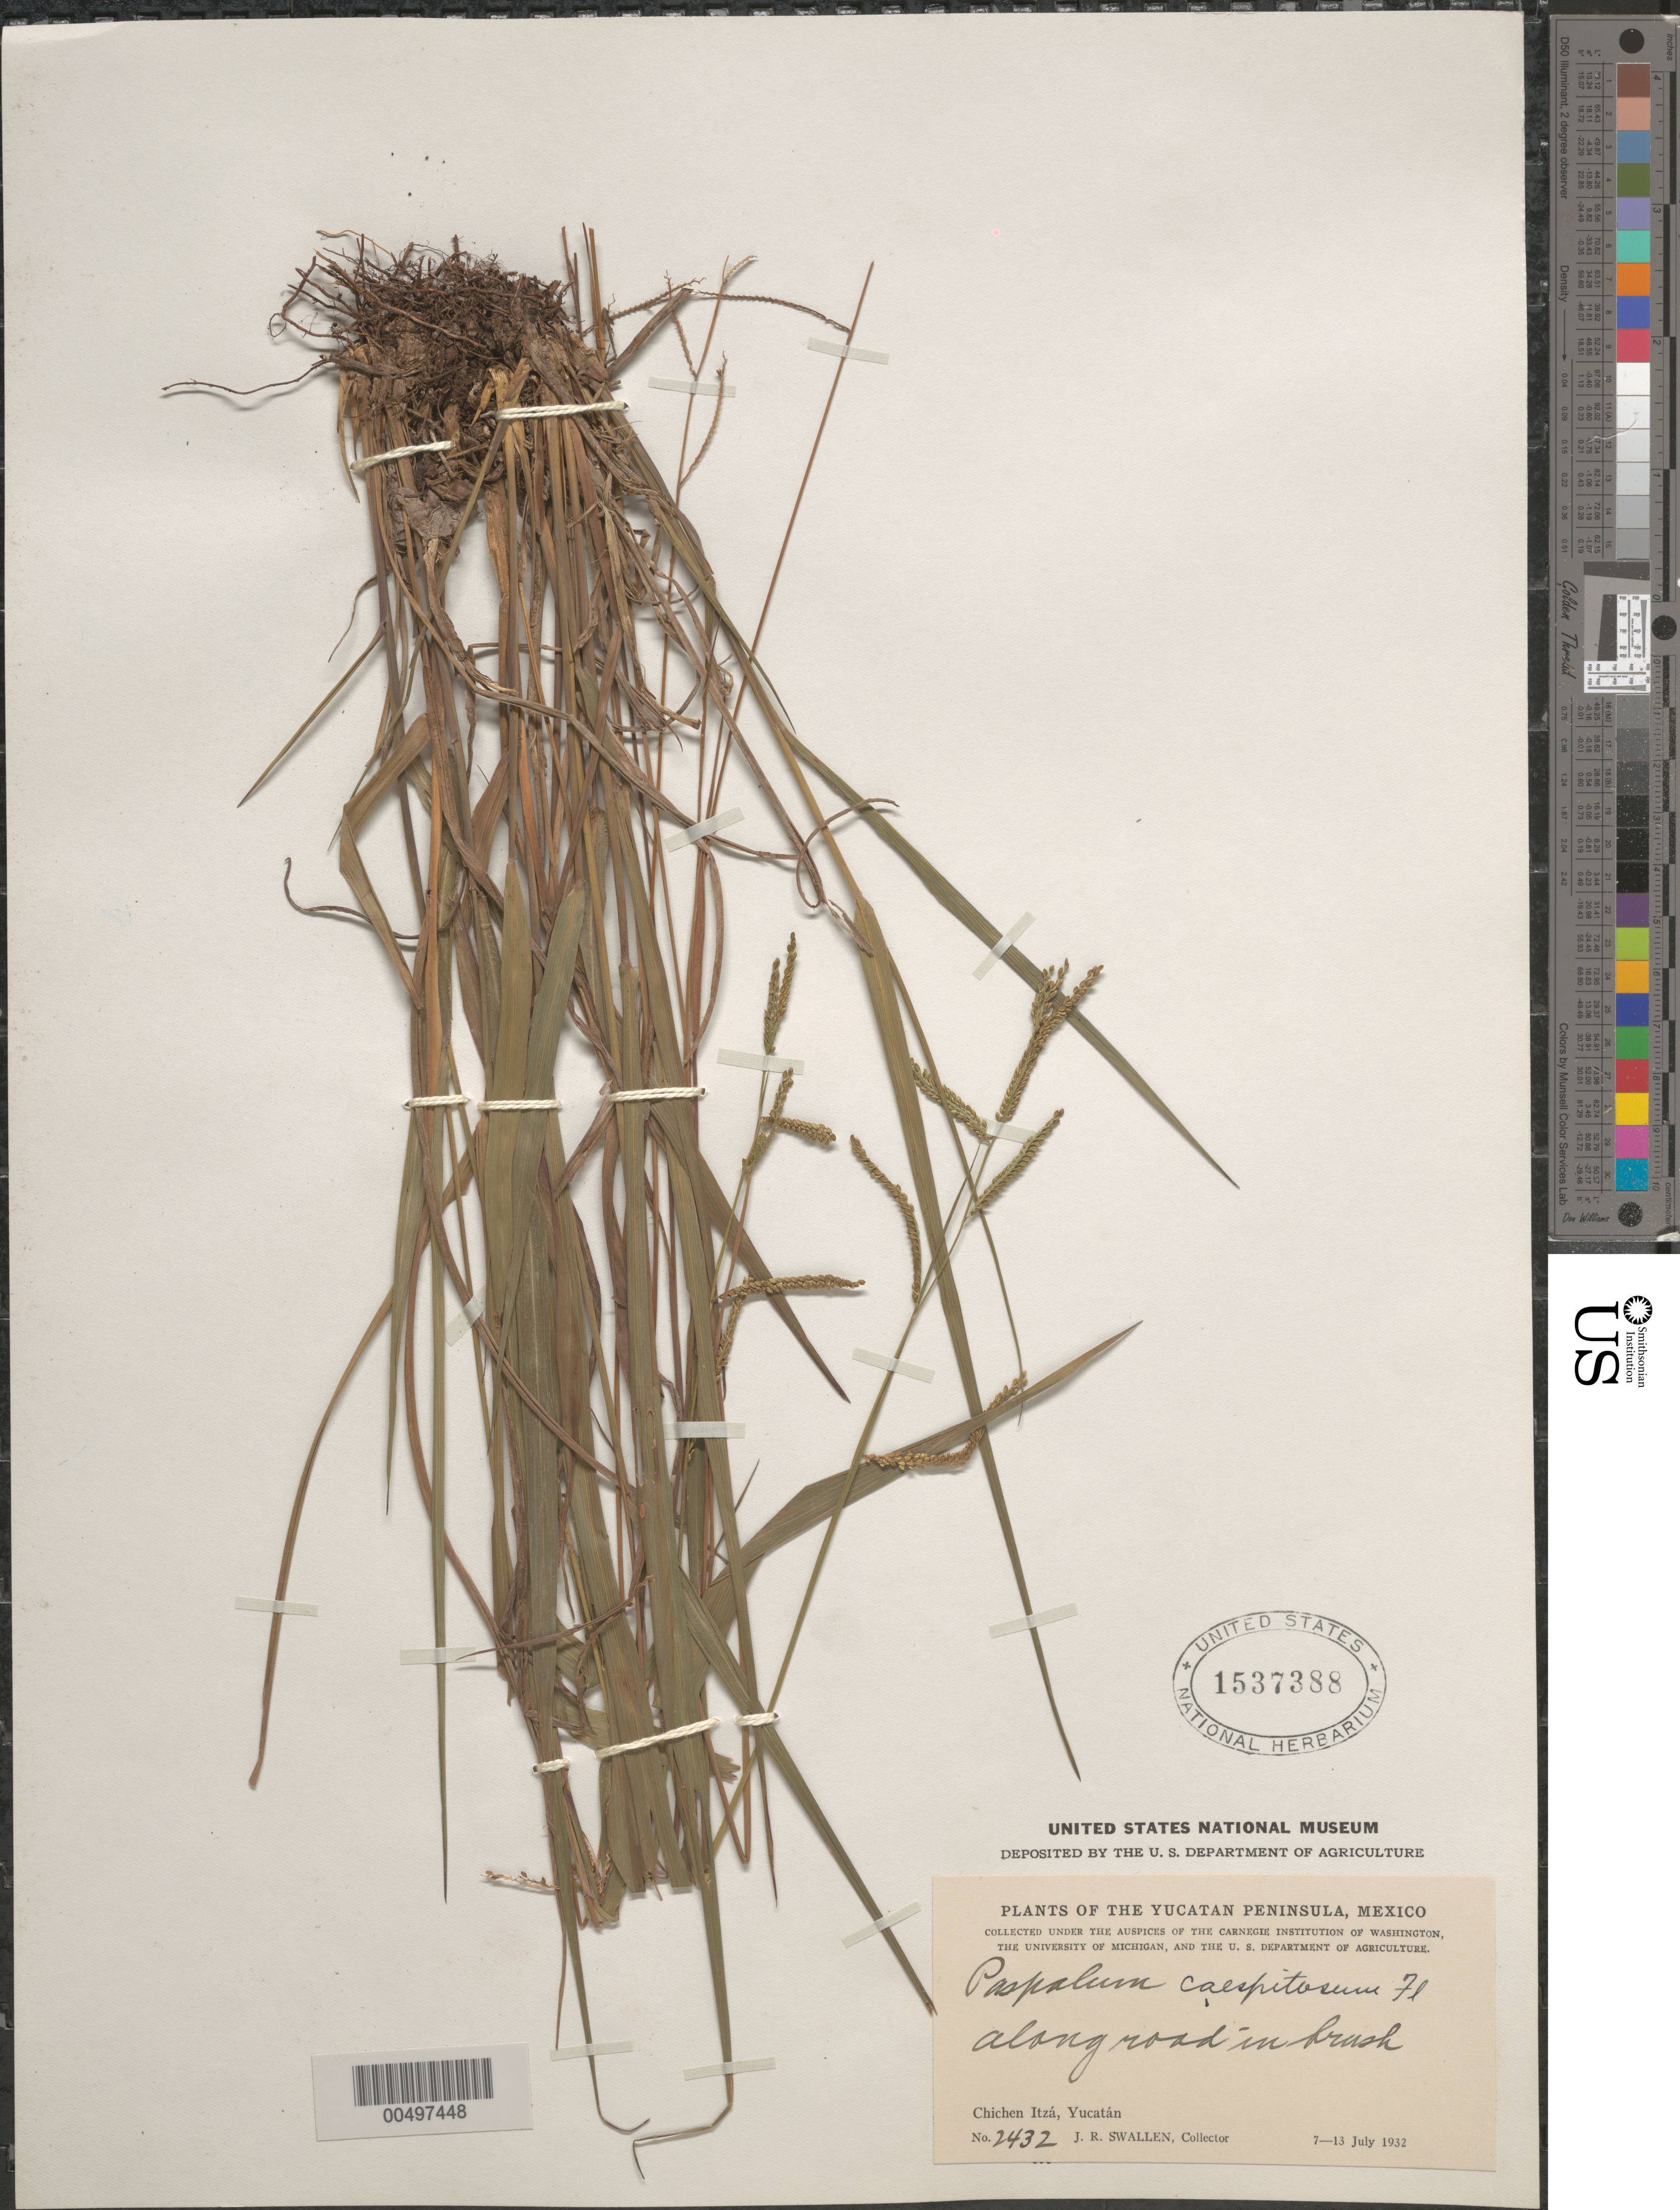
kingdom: Plantae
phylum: Tracheophyta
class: Liliopsida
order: Poales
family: Poaceae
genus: Paspalum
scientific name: Paspalum caespitosum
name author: Flüggé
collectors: J. R. Swallen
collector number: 2432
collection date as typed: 7 Jul 1932 to 13 Jul 1932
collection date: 1932-07-07/1932-07-13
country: Mexico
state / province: Yucatan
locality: Yucatan Peninsula, Chichen Itz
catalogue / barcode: US 1537388